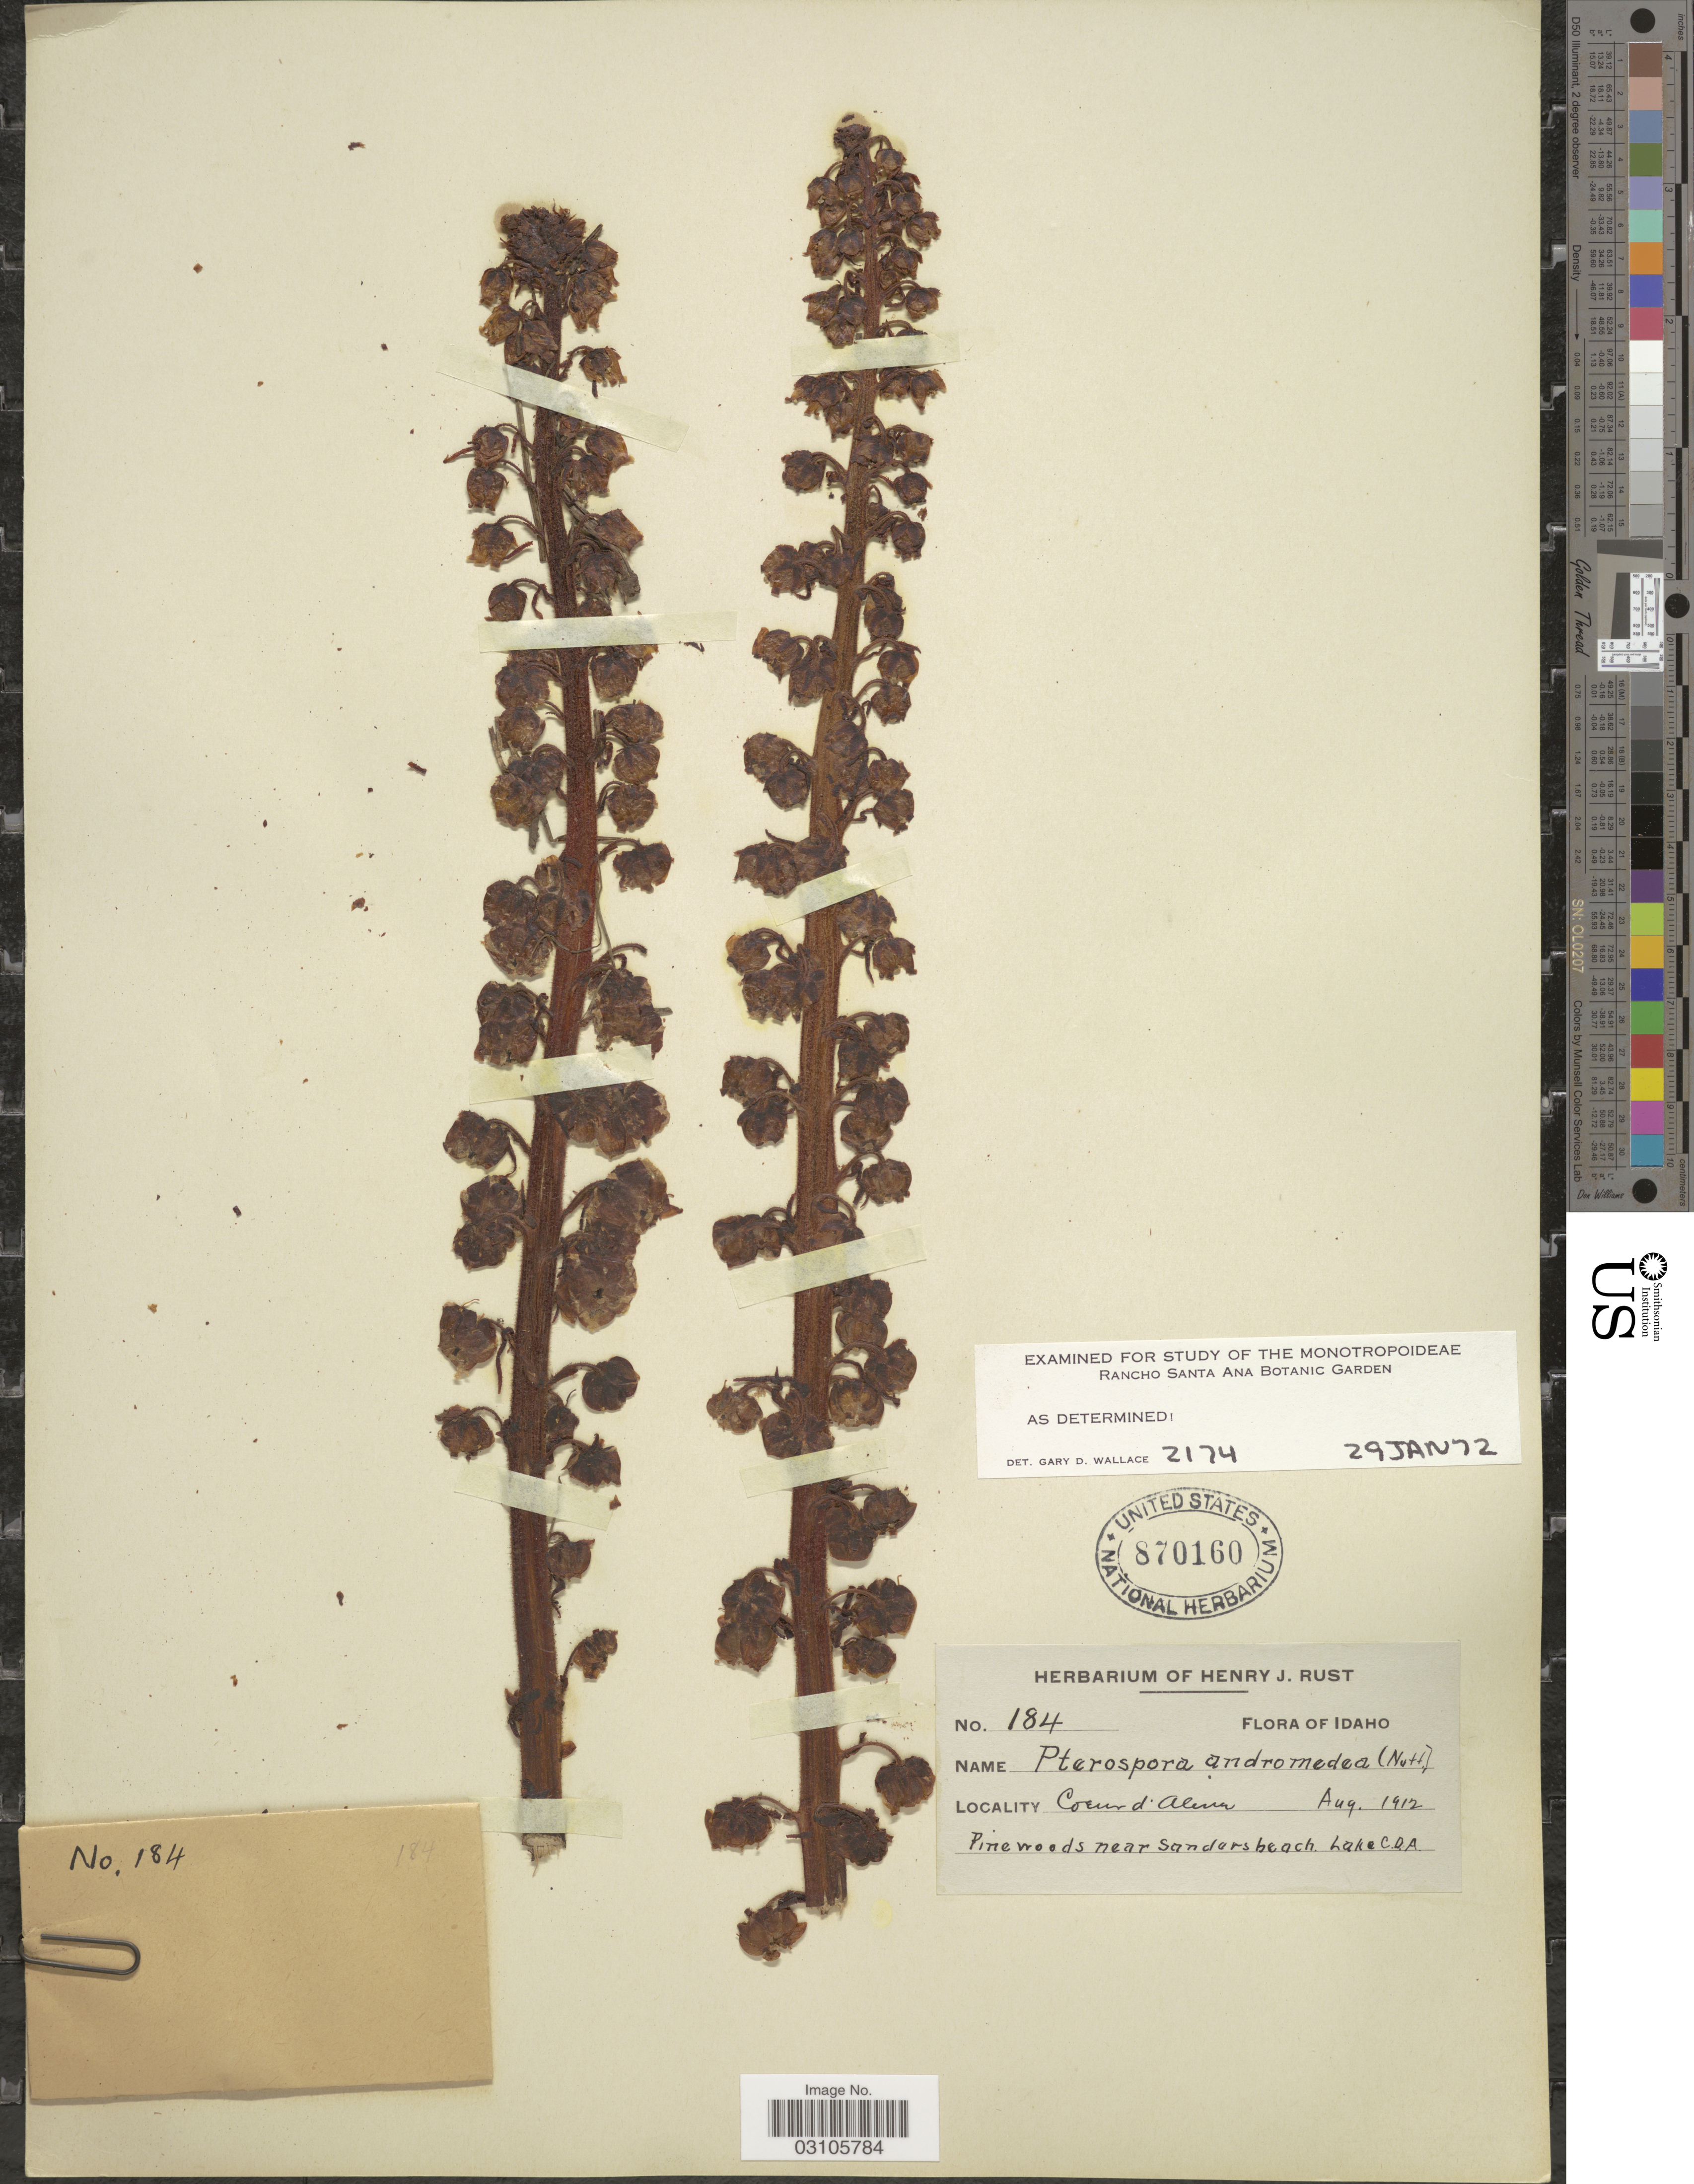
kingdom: Plantae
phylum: Tracheophyta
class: Magnoliopsida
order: Ericales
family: Ericaceae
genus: Pterospora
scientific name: Pterospora andromedea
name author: Nutt.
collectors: ex herb. Henry J. Rust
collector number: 184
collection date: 1912-08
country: United States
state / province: Idaho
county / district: Kootenai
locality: Coeur d'Alene. Near Sandors beach. Lake C.D.A.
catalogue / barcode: US 870160